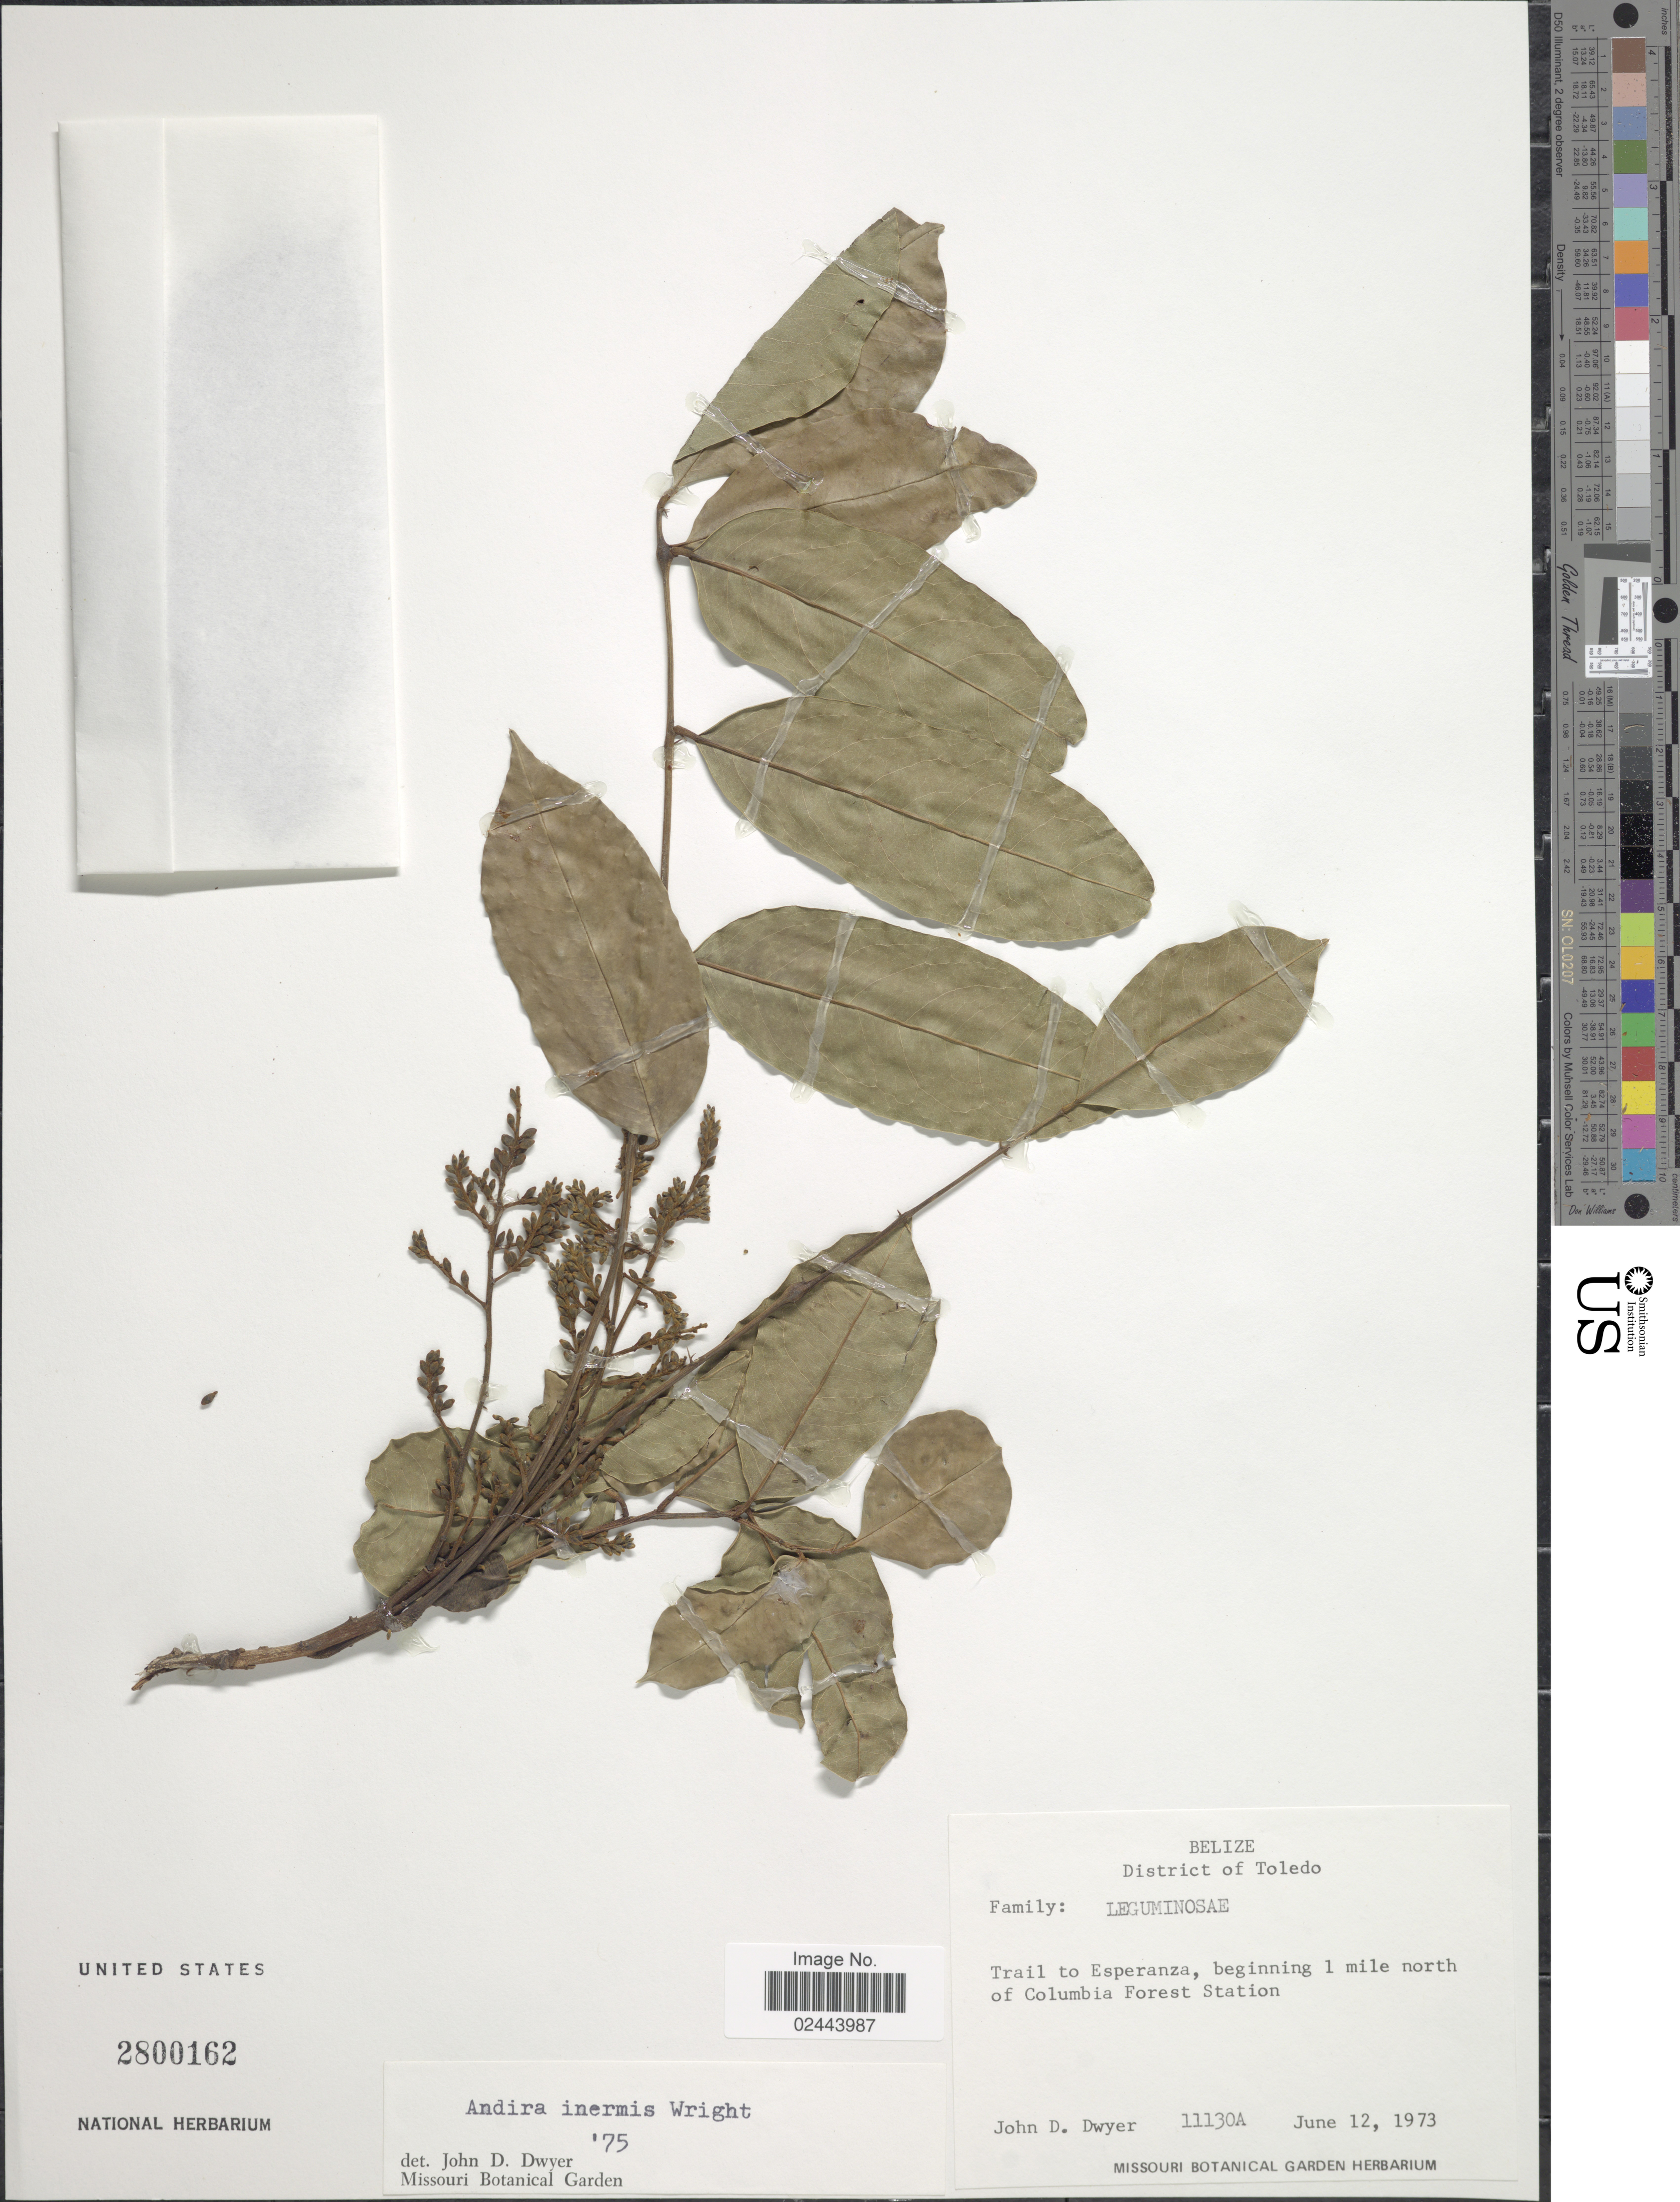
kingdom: Plantae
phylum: Tracheophyta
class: Magnoliopsida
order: Fabales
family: Fabaceae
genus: Andira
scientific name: Andira inermis subsp. inermis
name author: (W. Wright) Kunth ex DC.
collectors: J. D. Dwyer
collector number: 11130A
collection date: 1973-06-12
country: Belize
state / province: Toledo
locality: District of Toledo, Trail to Esperanza, beginning 1 mile north of Columbia Forest Station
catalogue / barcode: US 2800162